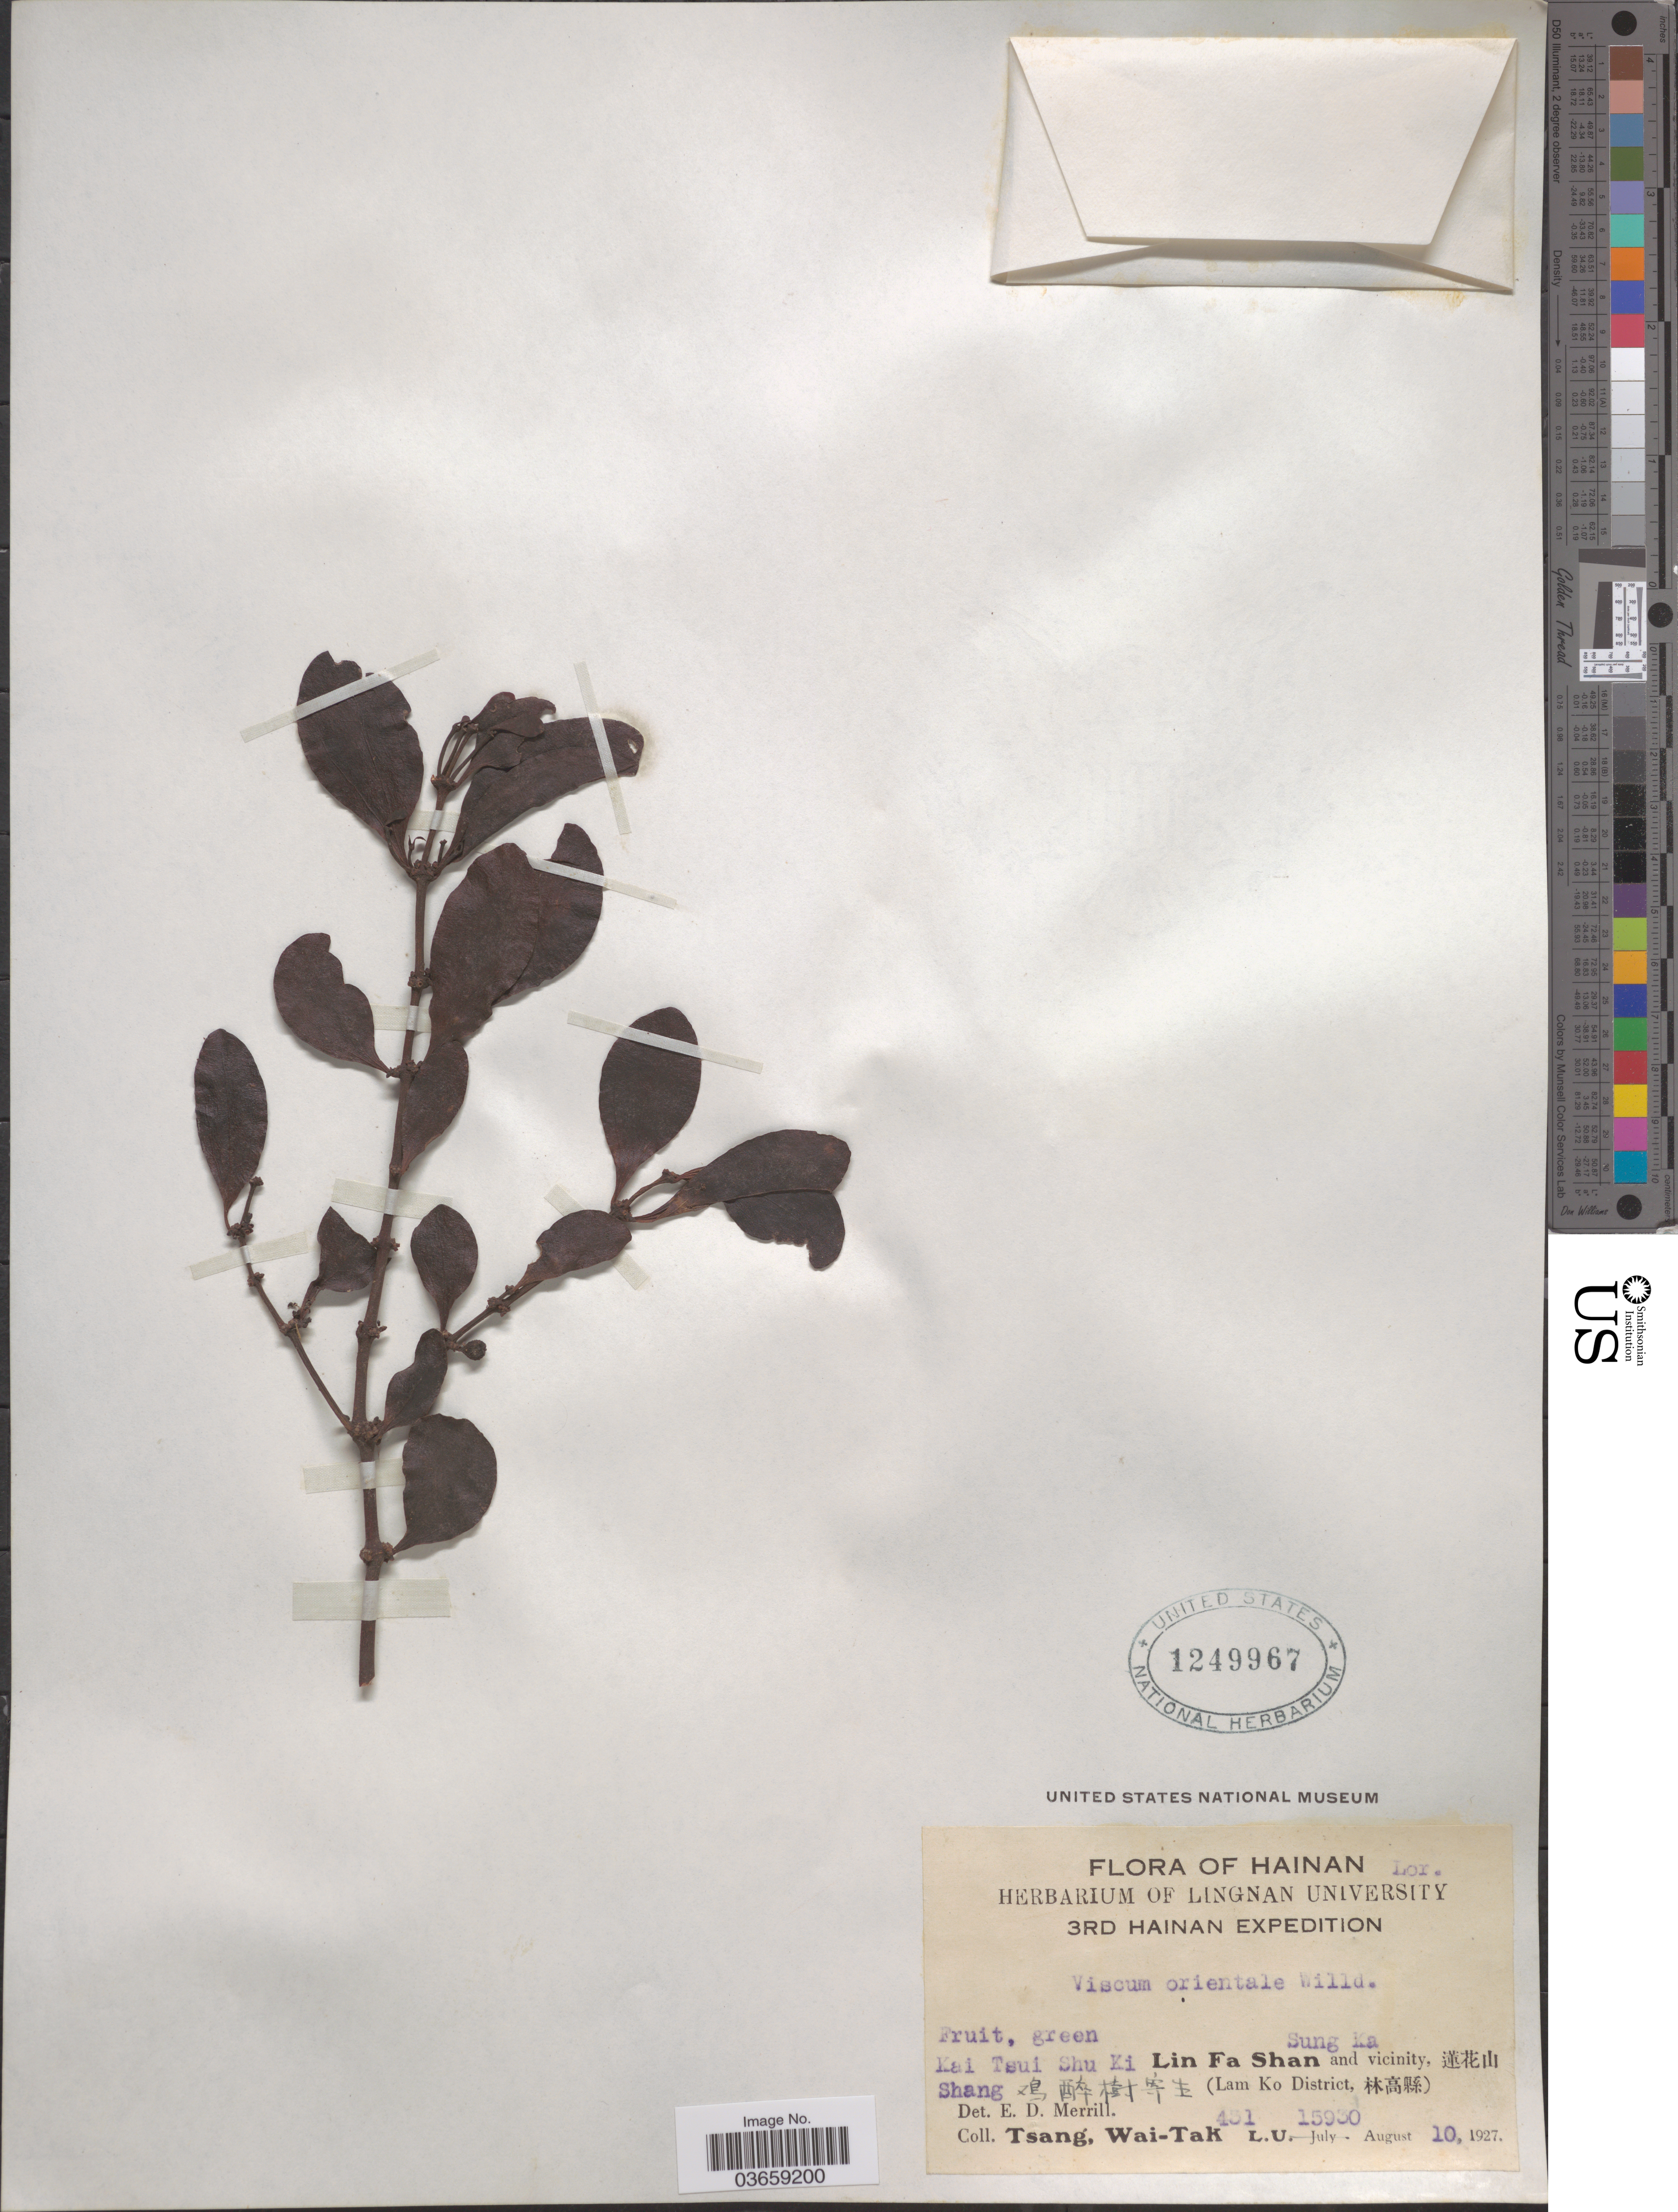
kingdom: Plantae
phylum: Tracheophyta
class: Magnoliopsida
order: Santalales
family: Viscaceae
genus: Viscum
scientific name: Viscum orientale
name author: DC.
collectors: W. T. Tsang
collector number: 431L.U.15930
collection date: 1927-08-10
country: China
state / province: Hainan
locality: Kai Tsui Shu Ki Shang X. Sung Ka. Lin Fa Shan and vicinity, X. (Lam Ko District, X).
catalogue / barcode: US 1249967